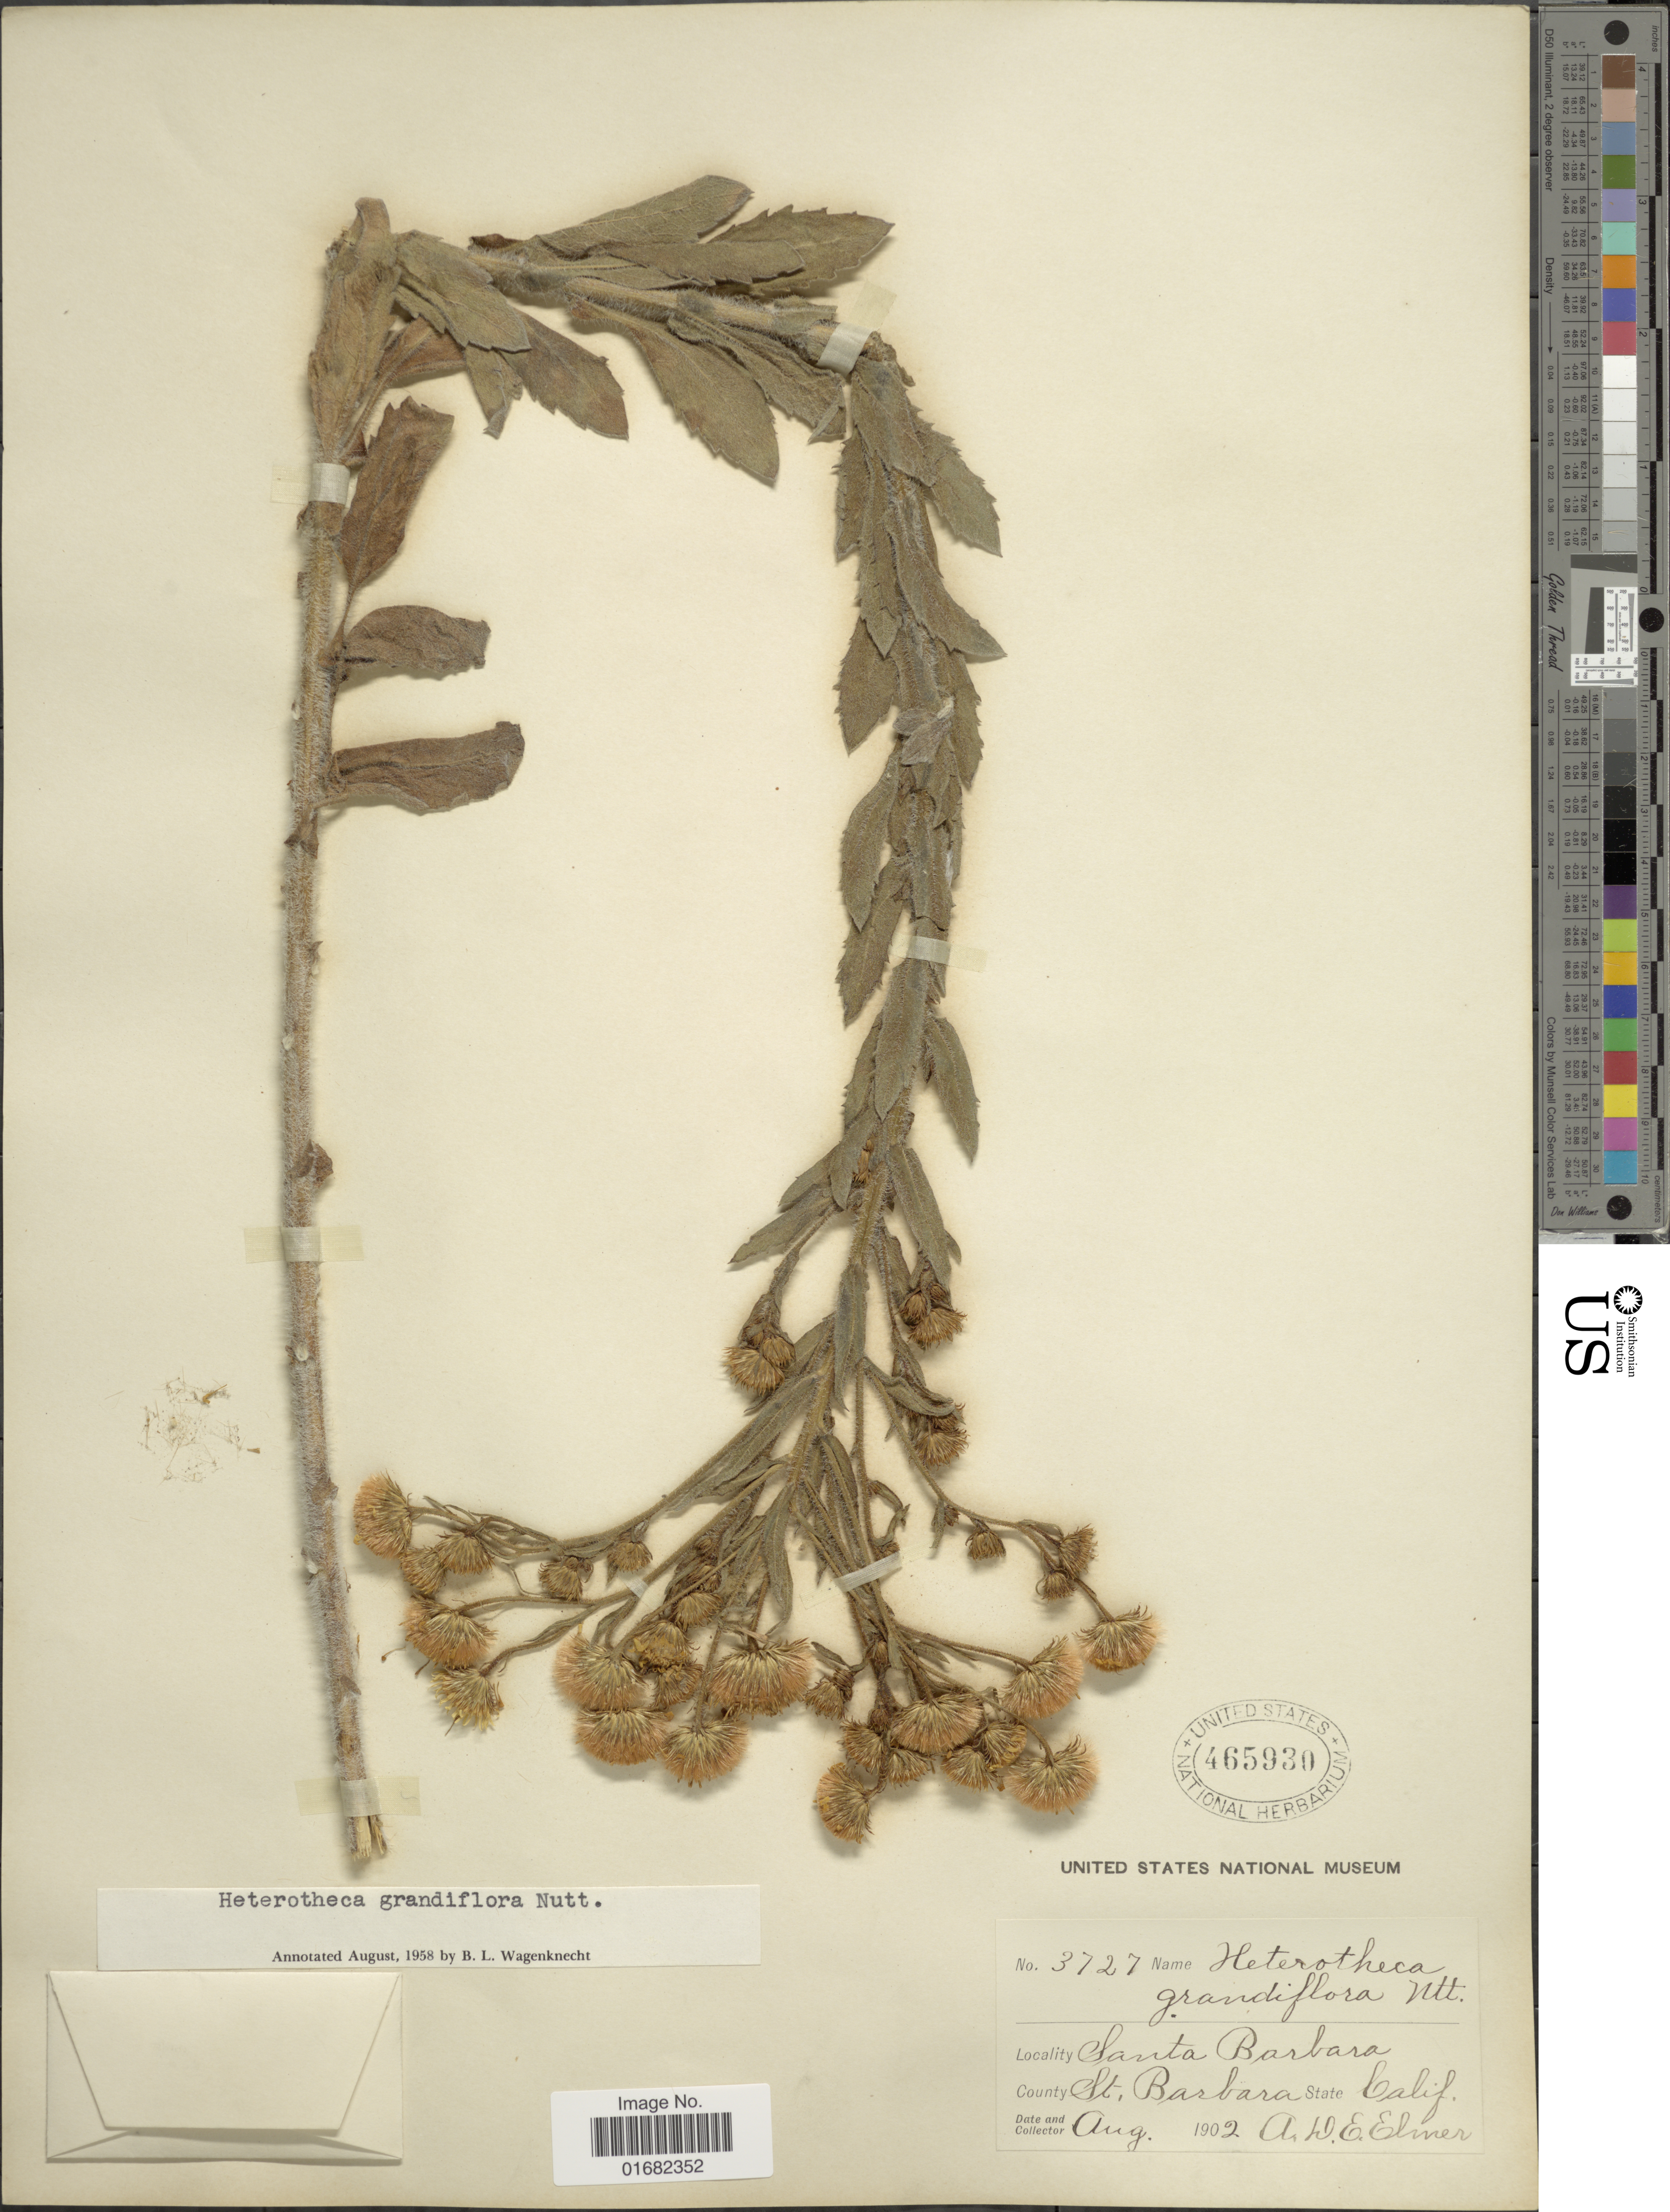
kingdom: Plantae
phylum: Tracheophyta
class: Magnoliopsida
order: Asterales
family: Asteraceae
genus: Heterotheca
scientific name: Heterotheca grandiflora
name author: Nutt.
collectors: A. D. E. Elmer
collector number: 3727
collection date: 1902-08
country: United States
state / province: California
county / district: Santa Barbara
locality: Santa Barbara. County St. Barbara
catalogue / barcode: US 465930